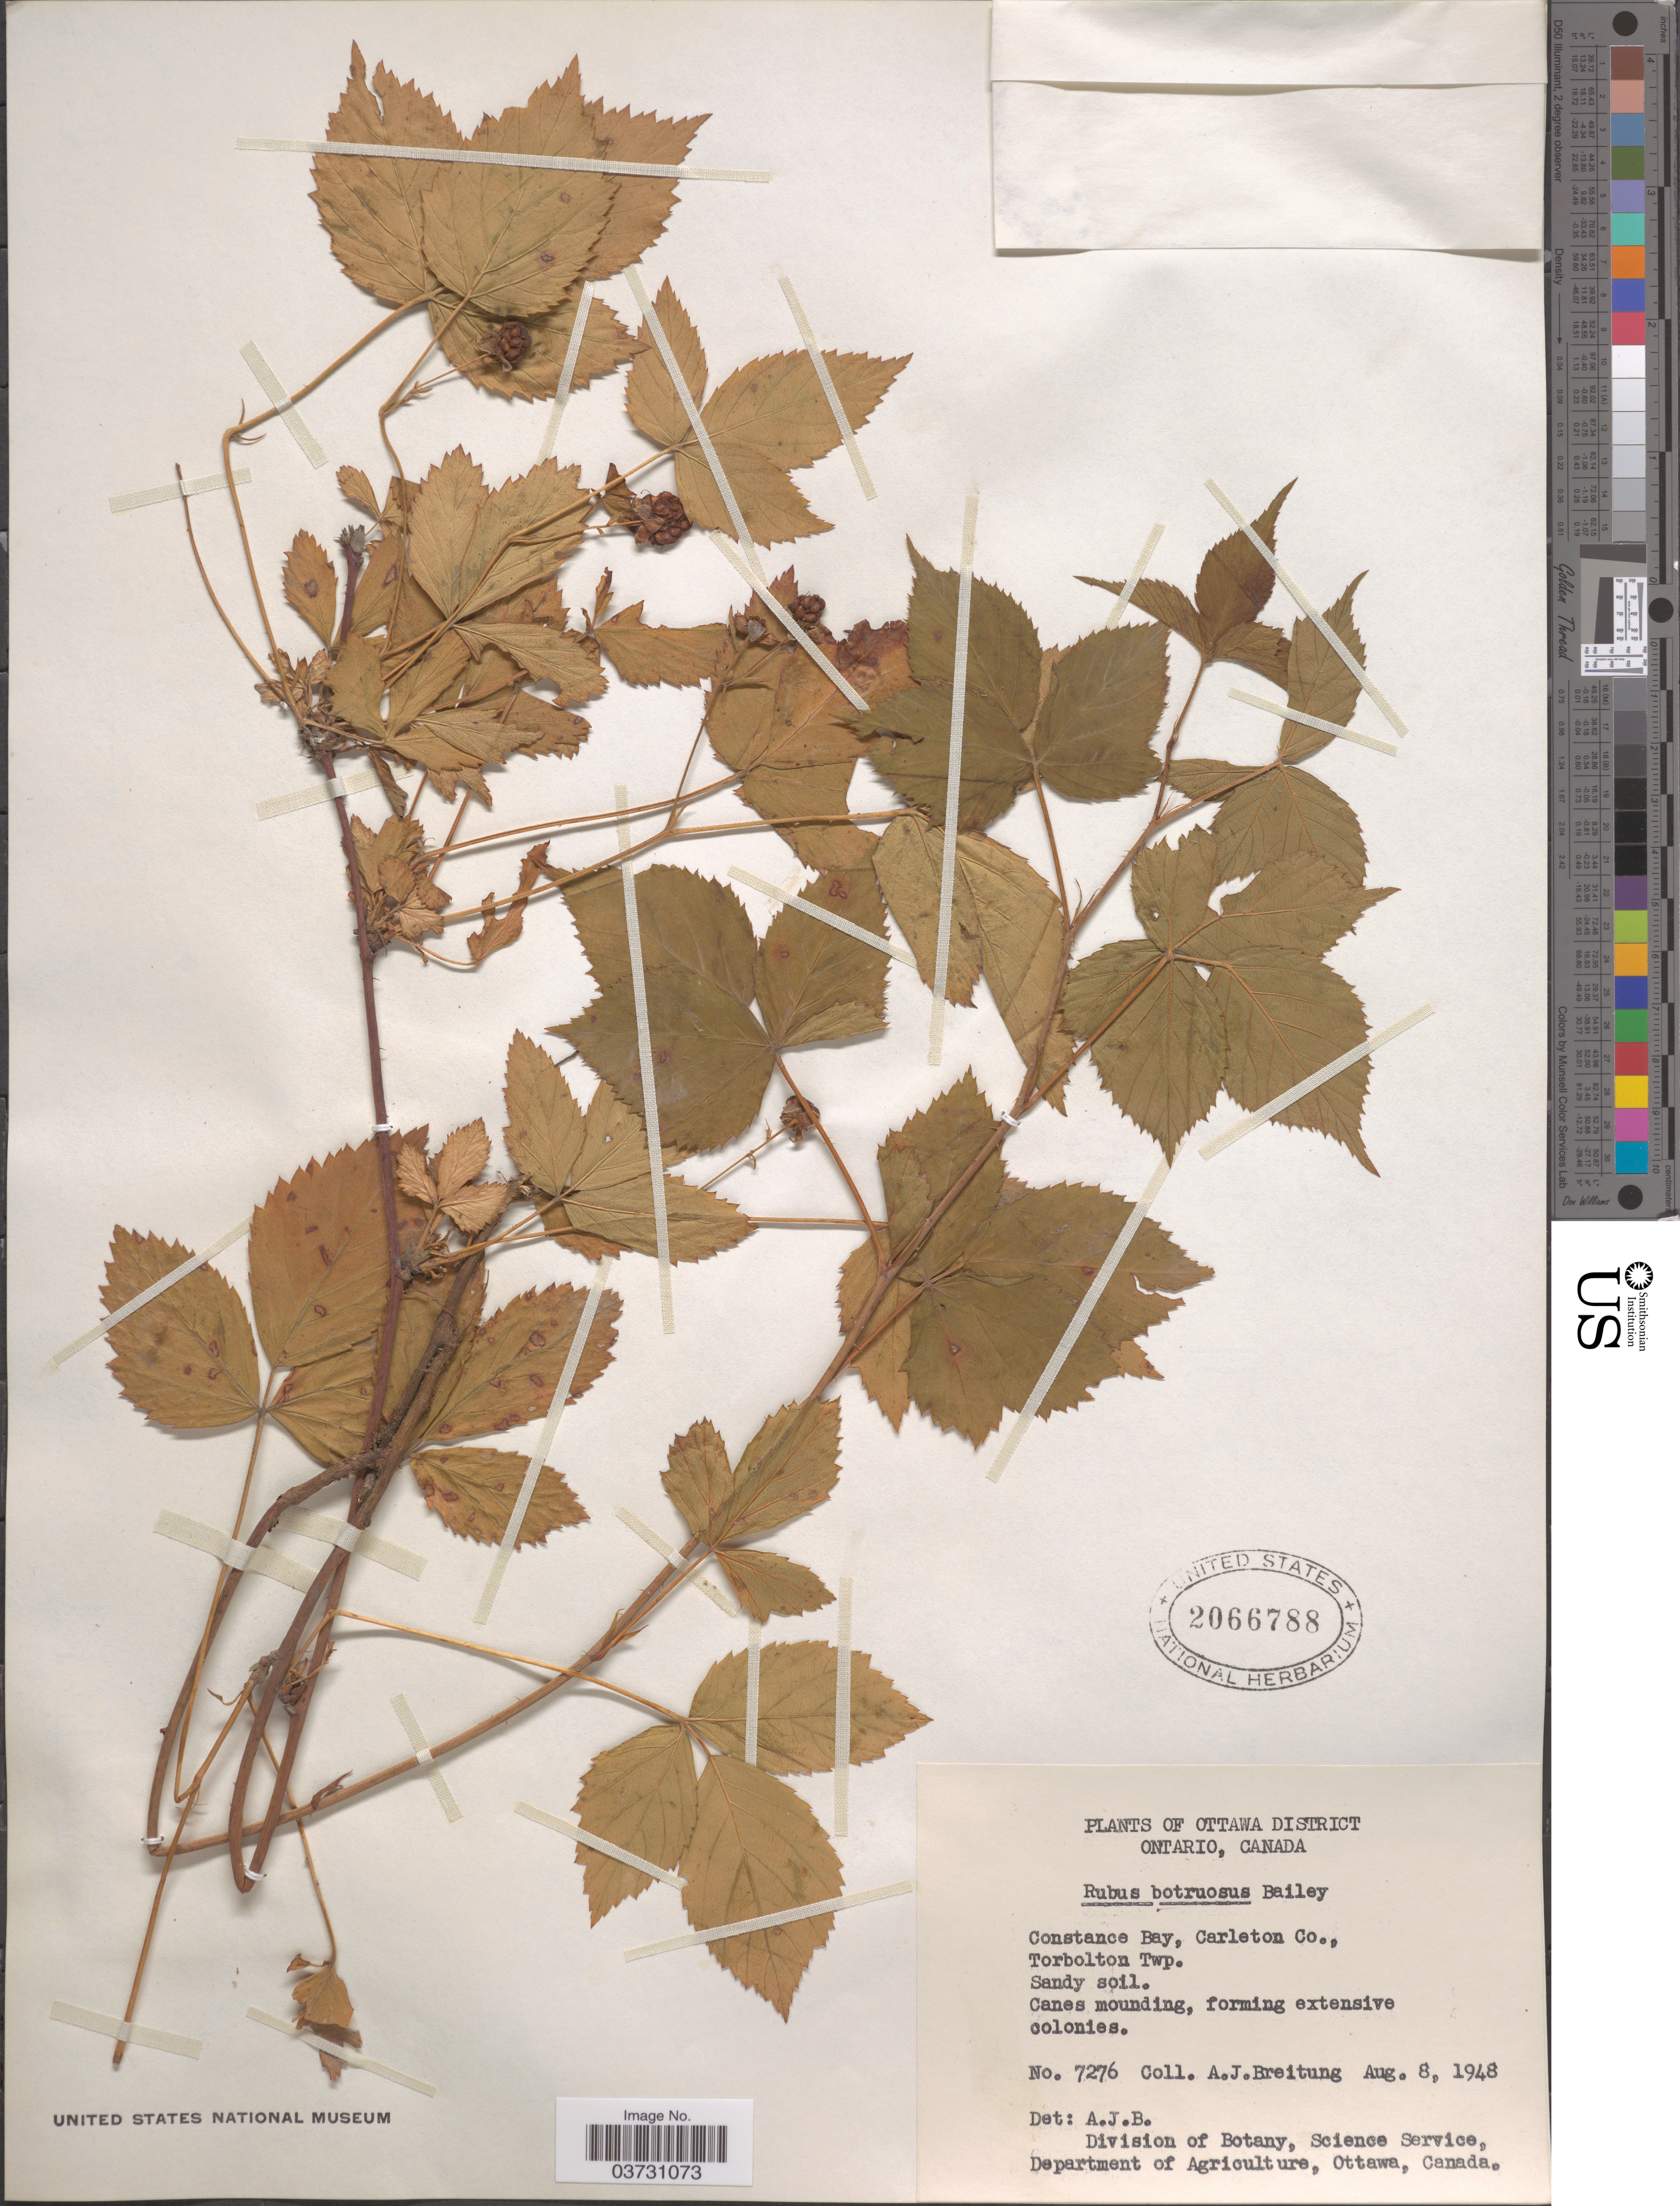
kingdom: Plantae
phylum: Tracheophyta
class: Magnoliopsida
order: Rosales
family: Rosaceae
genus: Rubus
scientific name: Rubus recurvicaulis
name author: Blanch.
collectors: A. Breitung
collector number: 7276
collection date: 1948-08-08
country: Canada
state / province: Ontario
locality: Ottawa District. Constance Bay, Carleton Co. Torbolton Twp.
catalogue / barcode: US 2066788